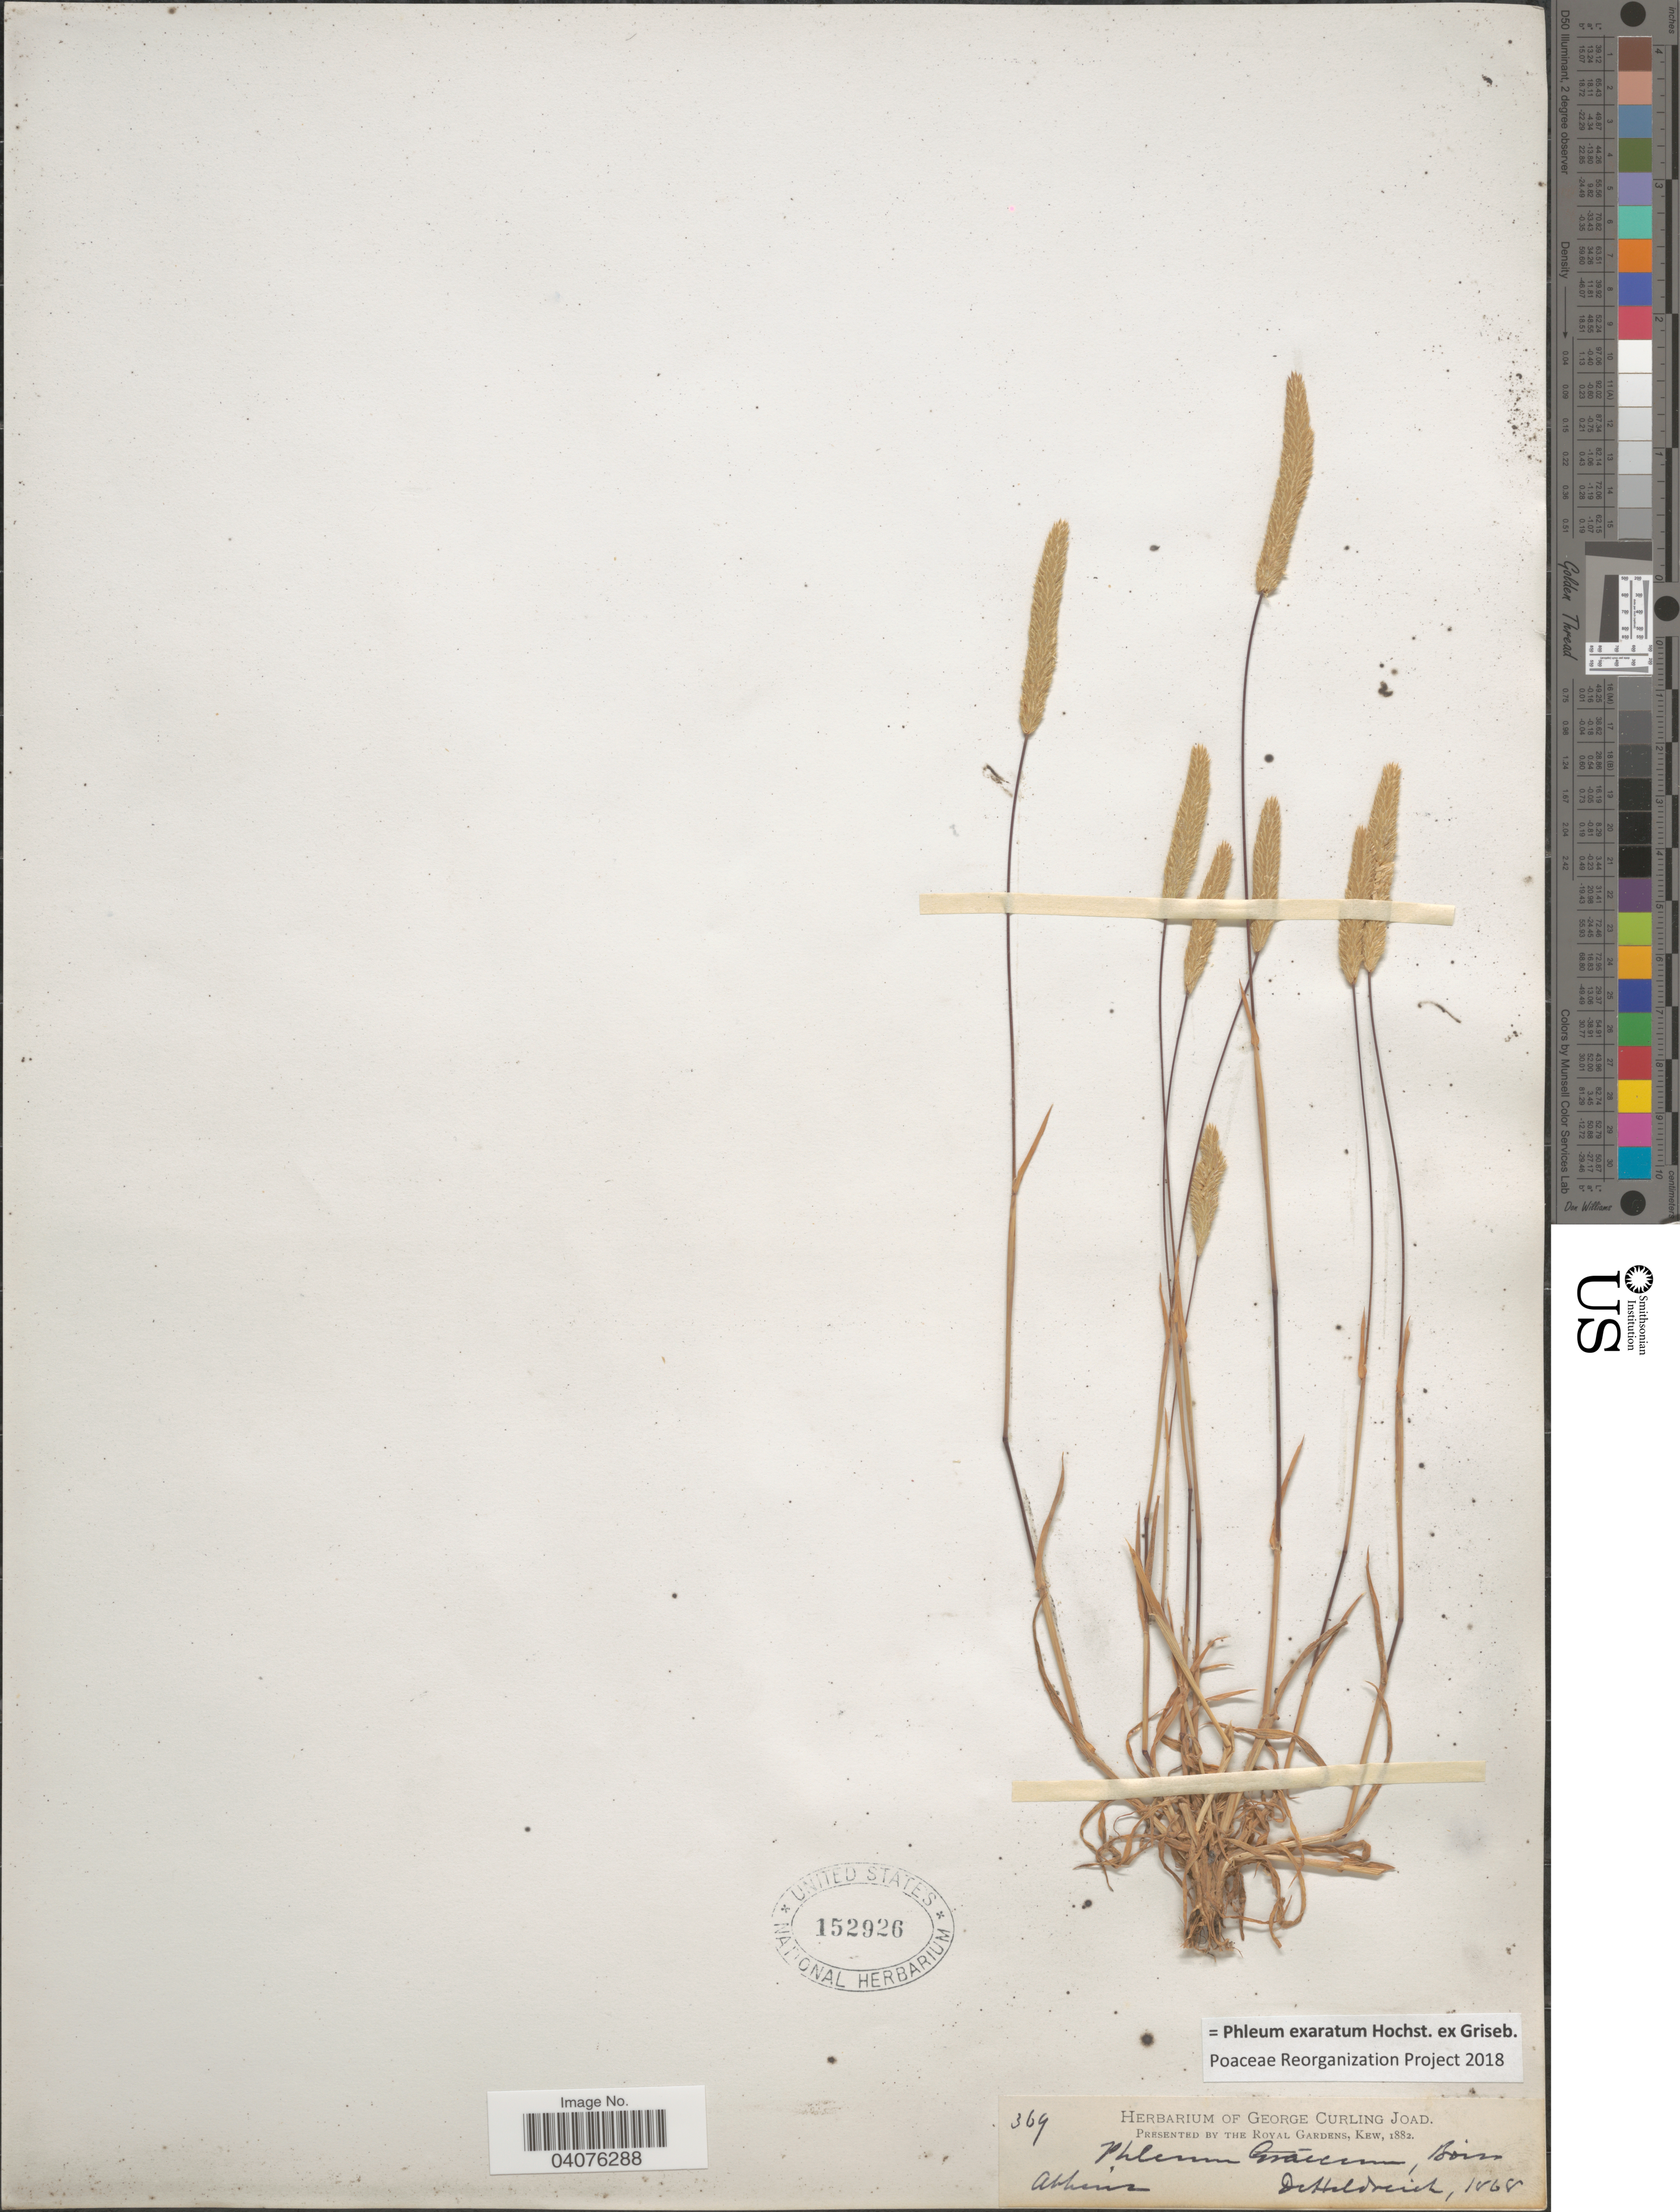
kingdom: Plantae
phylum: Tracheophyta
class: Liliopsida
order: Poales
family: Poaceae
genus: Phleum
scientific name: Phleum exaratum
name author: Hochst. ex Griseb.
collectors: -. De Heldreich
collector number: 369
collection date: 1868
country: Greece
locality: Athens.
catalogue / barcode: US 152926